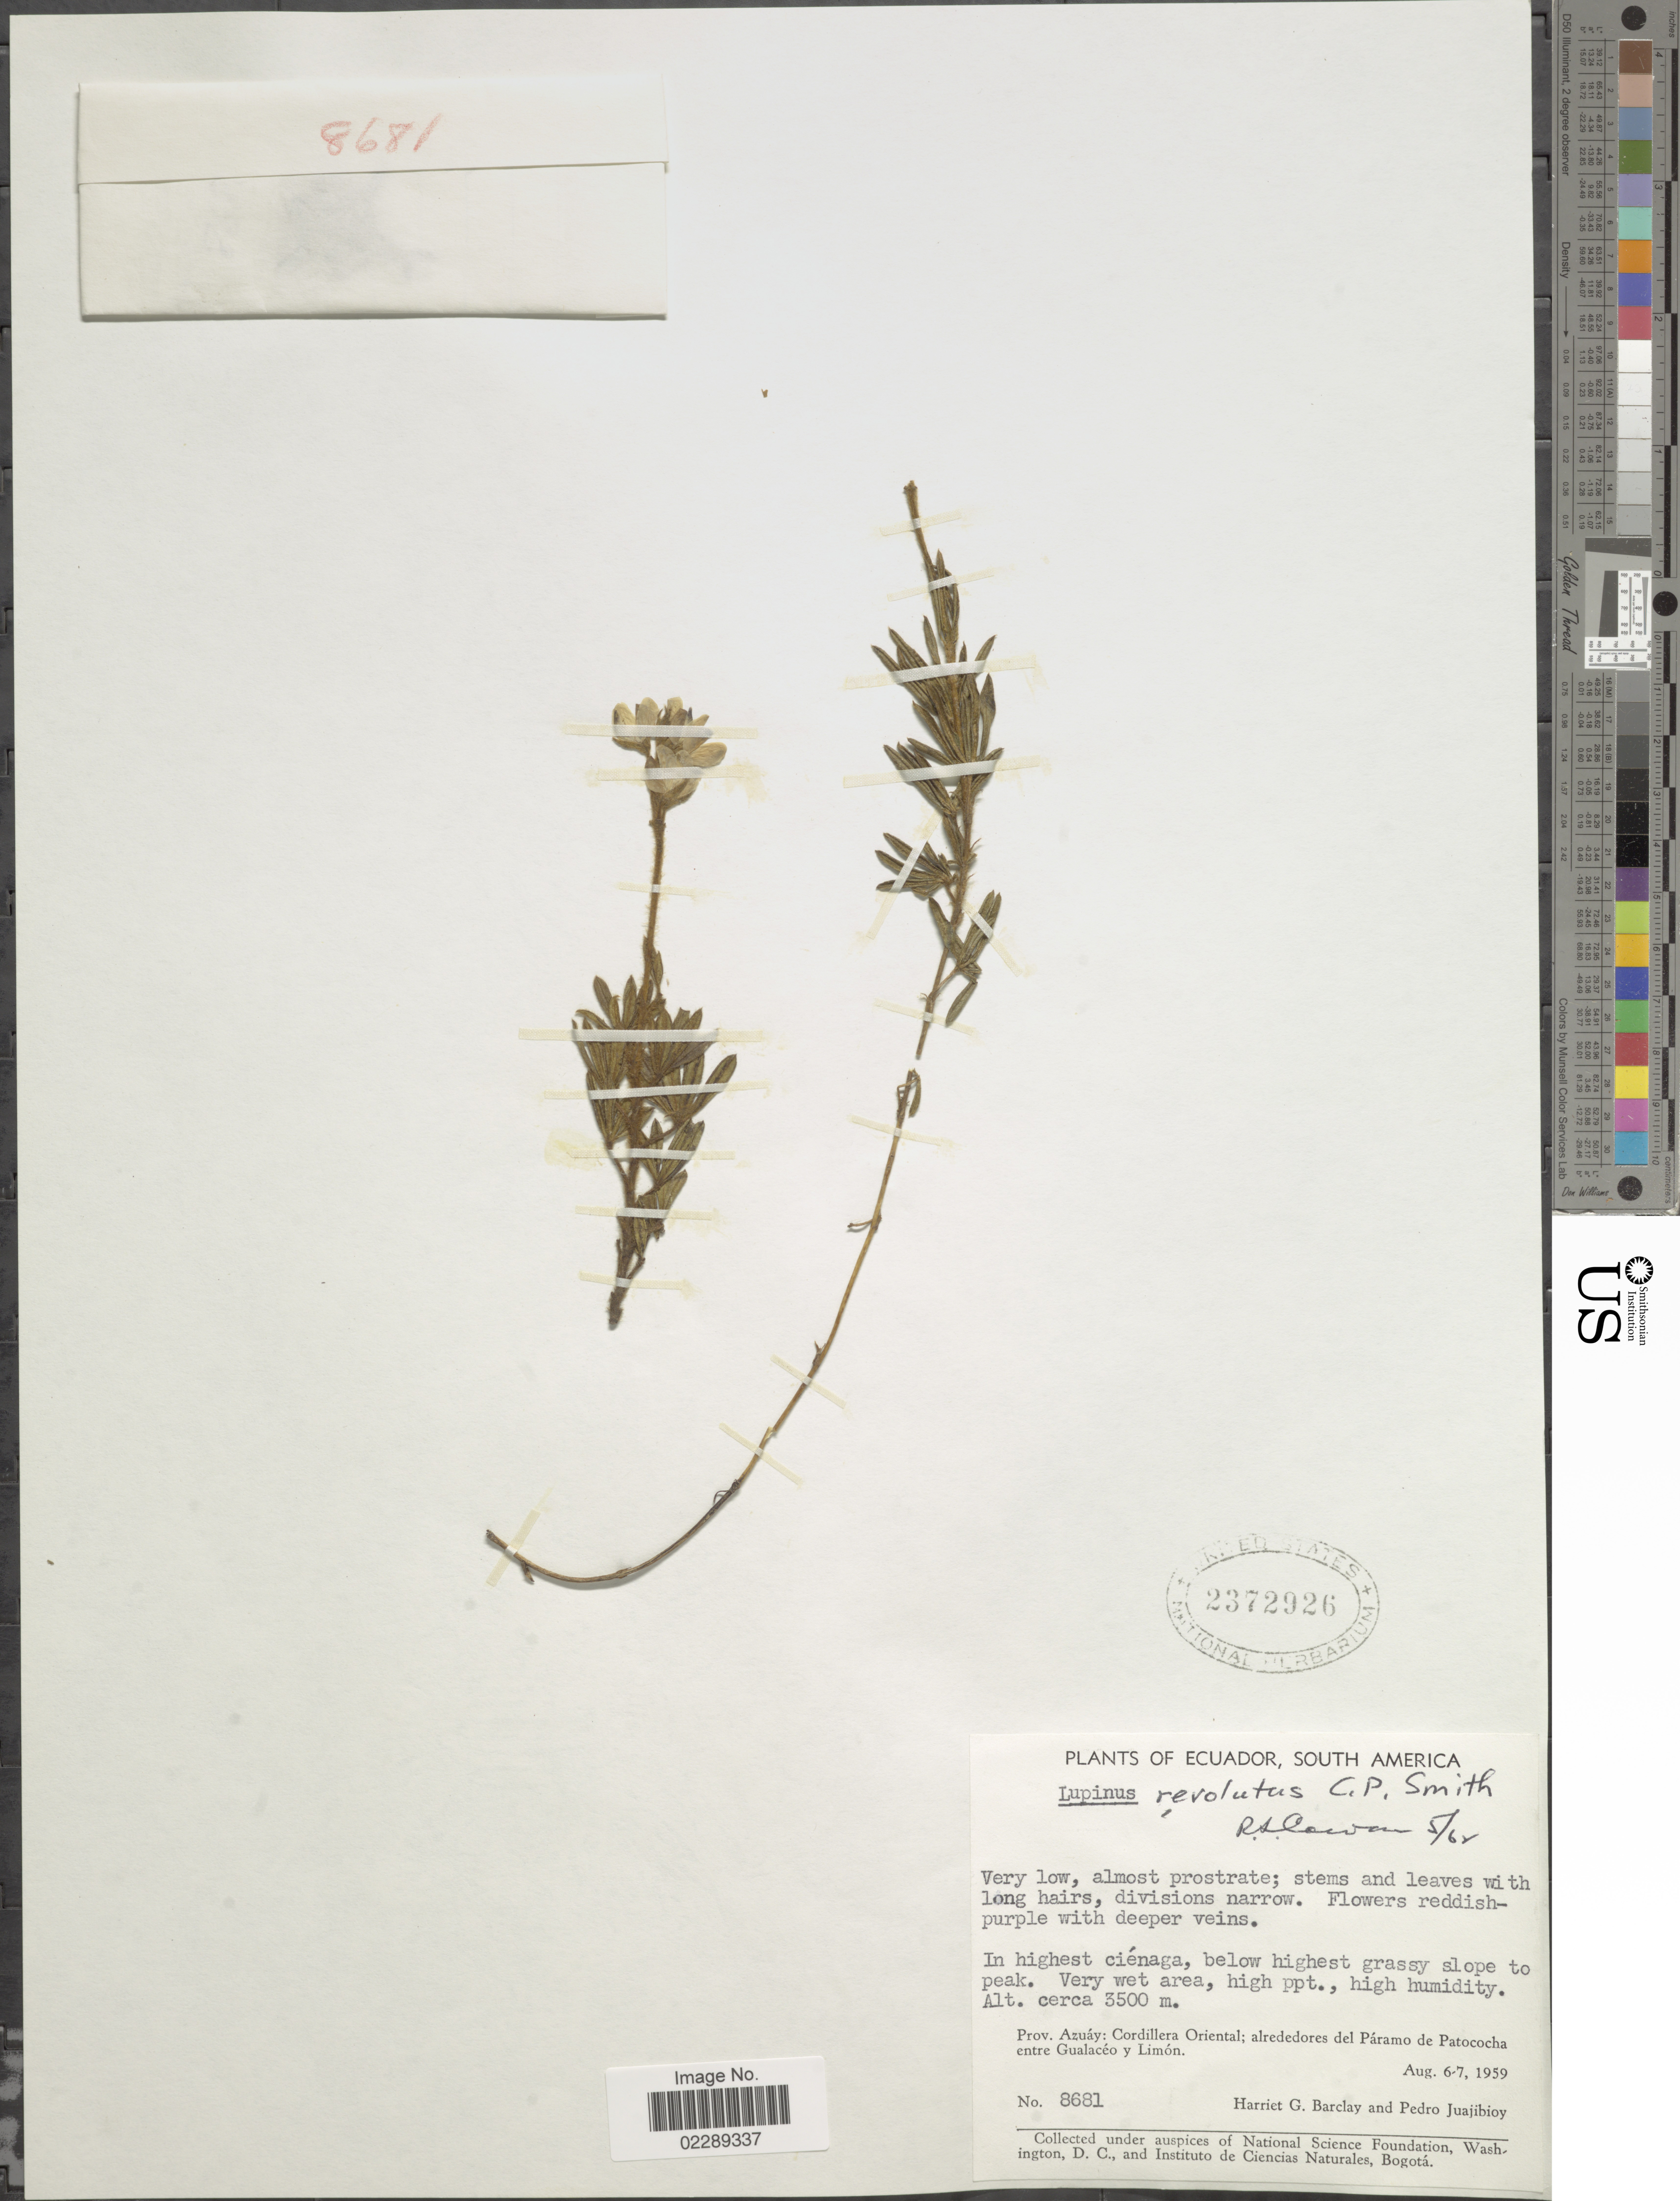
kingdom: Plantae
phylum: Tracheophyta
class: Magnoliopsida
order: Fabales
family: Fabaceae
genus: Lupinus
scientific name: Lupinus revolutus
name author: C.P. Sm.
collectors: H. G. Barclay & P. Juajibioy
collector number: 8681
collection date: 1959-08-06/1959-08-07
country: Ecuador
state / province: Azuay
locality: Prov. Azuáy: Cordillera Oriental; alrededores del Páramo de Patococha entre Gualacéo y Limón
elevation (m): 3500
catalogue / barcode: US 2372926